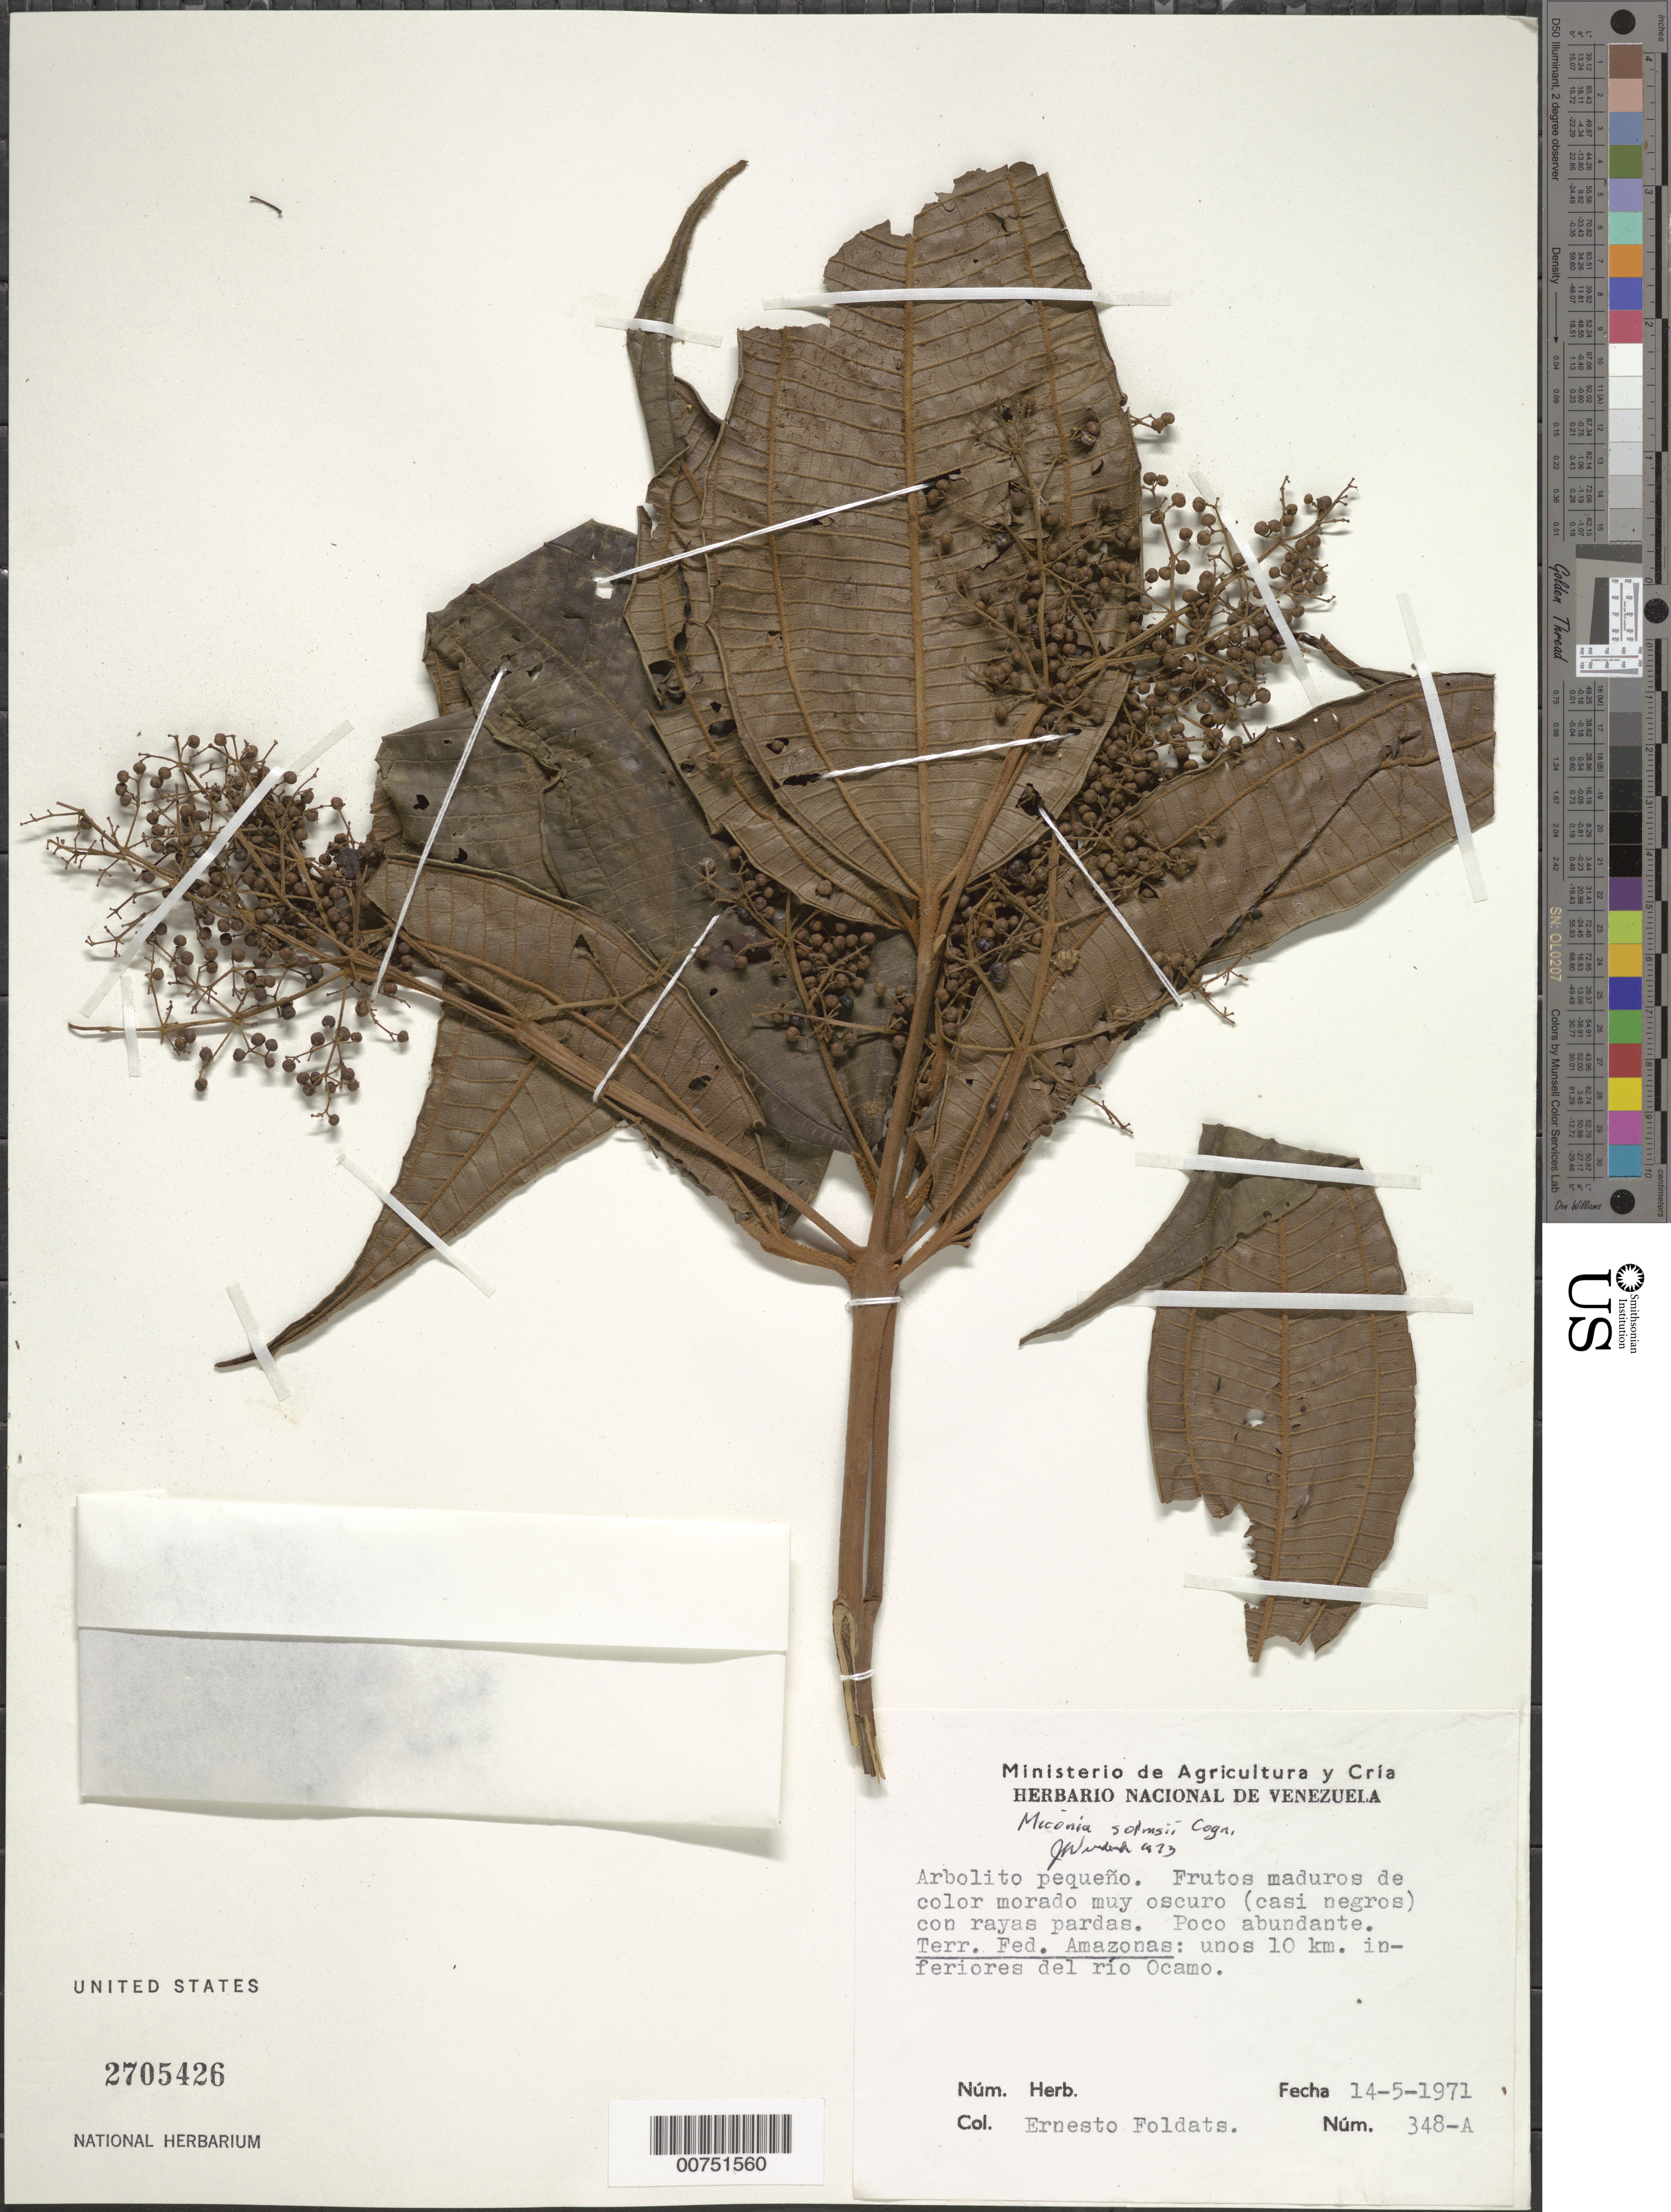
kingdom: Plantae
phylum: Tracheophyta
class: Magnoliopsida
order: Myrtales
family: Melastomataceae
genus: Miconia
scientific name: Miconia solmsii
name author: Cogn.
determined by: Wurdack, John J., (US), US (UNITED STATES)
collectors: E. Foldats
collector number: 348 A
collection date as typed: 14-May-71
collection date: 1971-05-14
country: Venezuela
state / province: Amazonas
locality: Río Ocamo, 10 km inferíores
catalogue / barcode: US 2705426